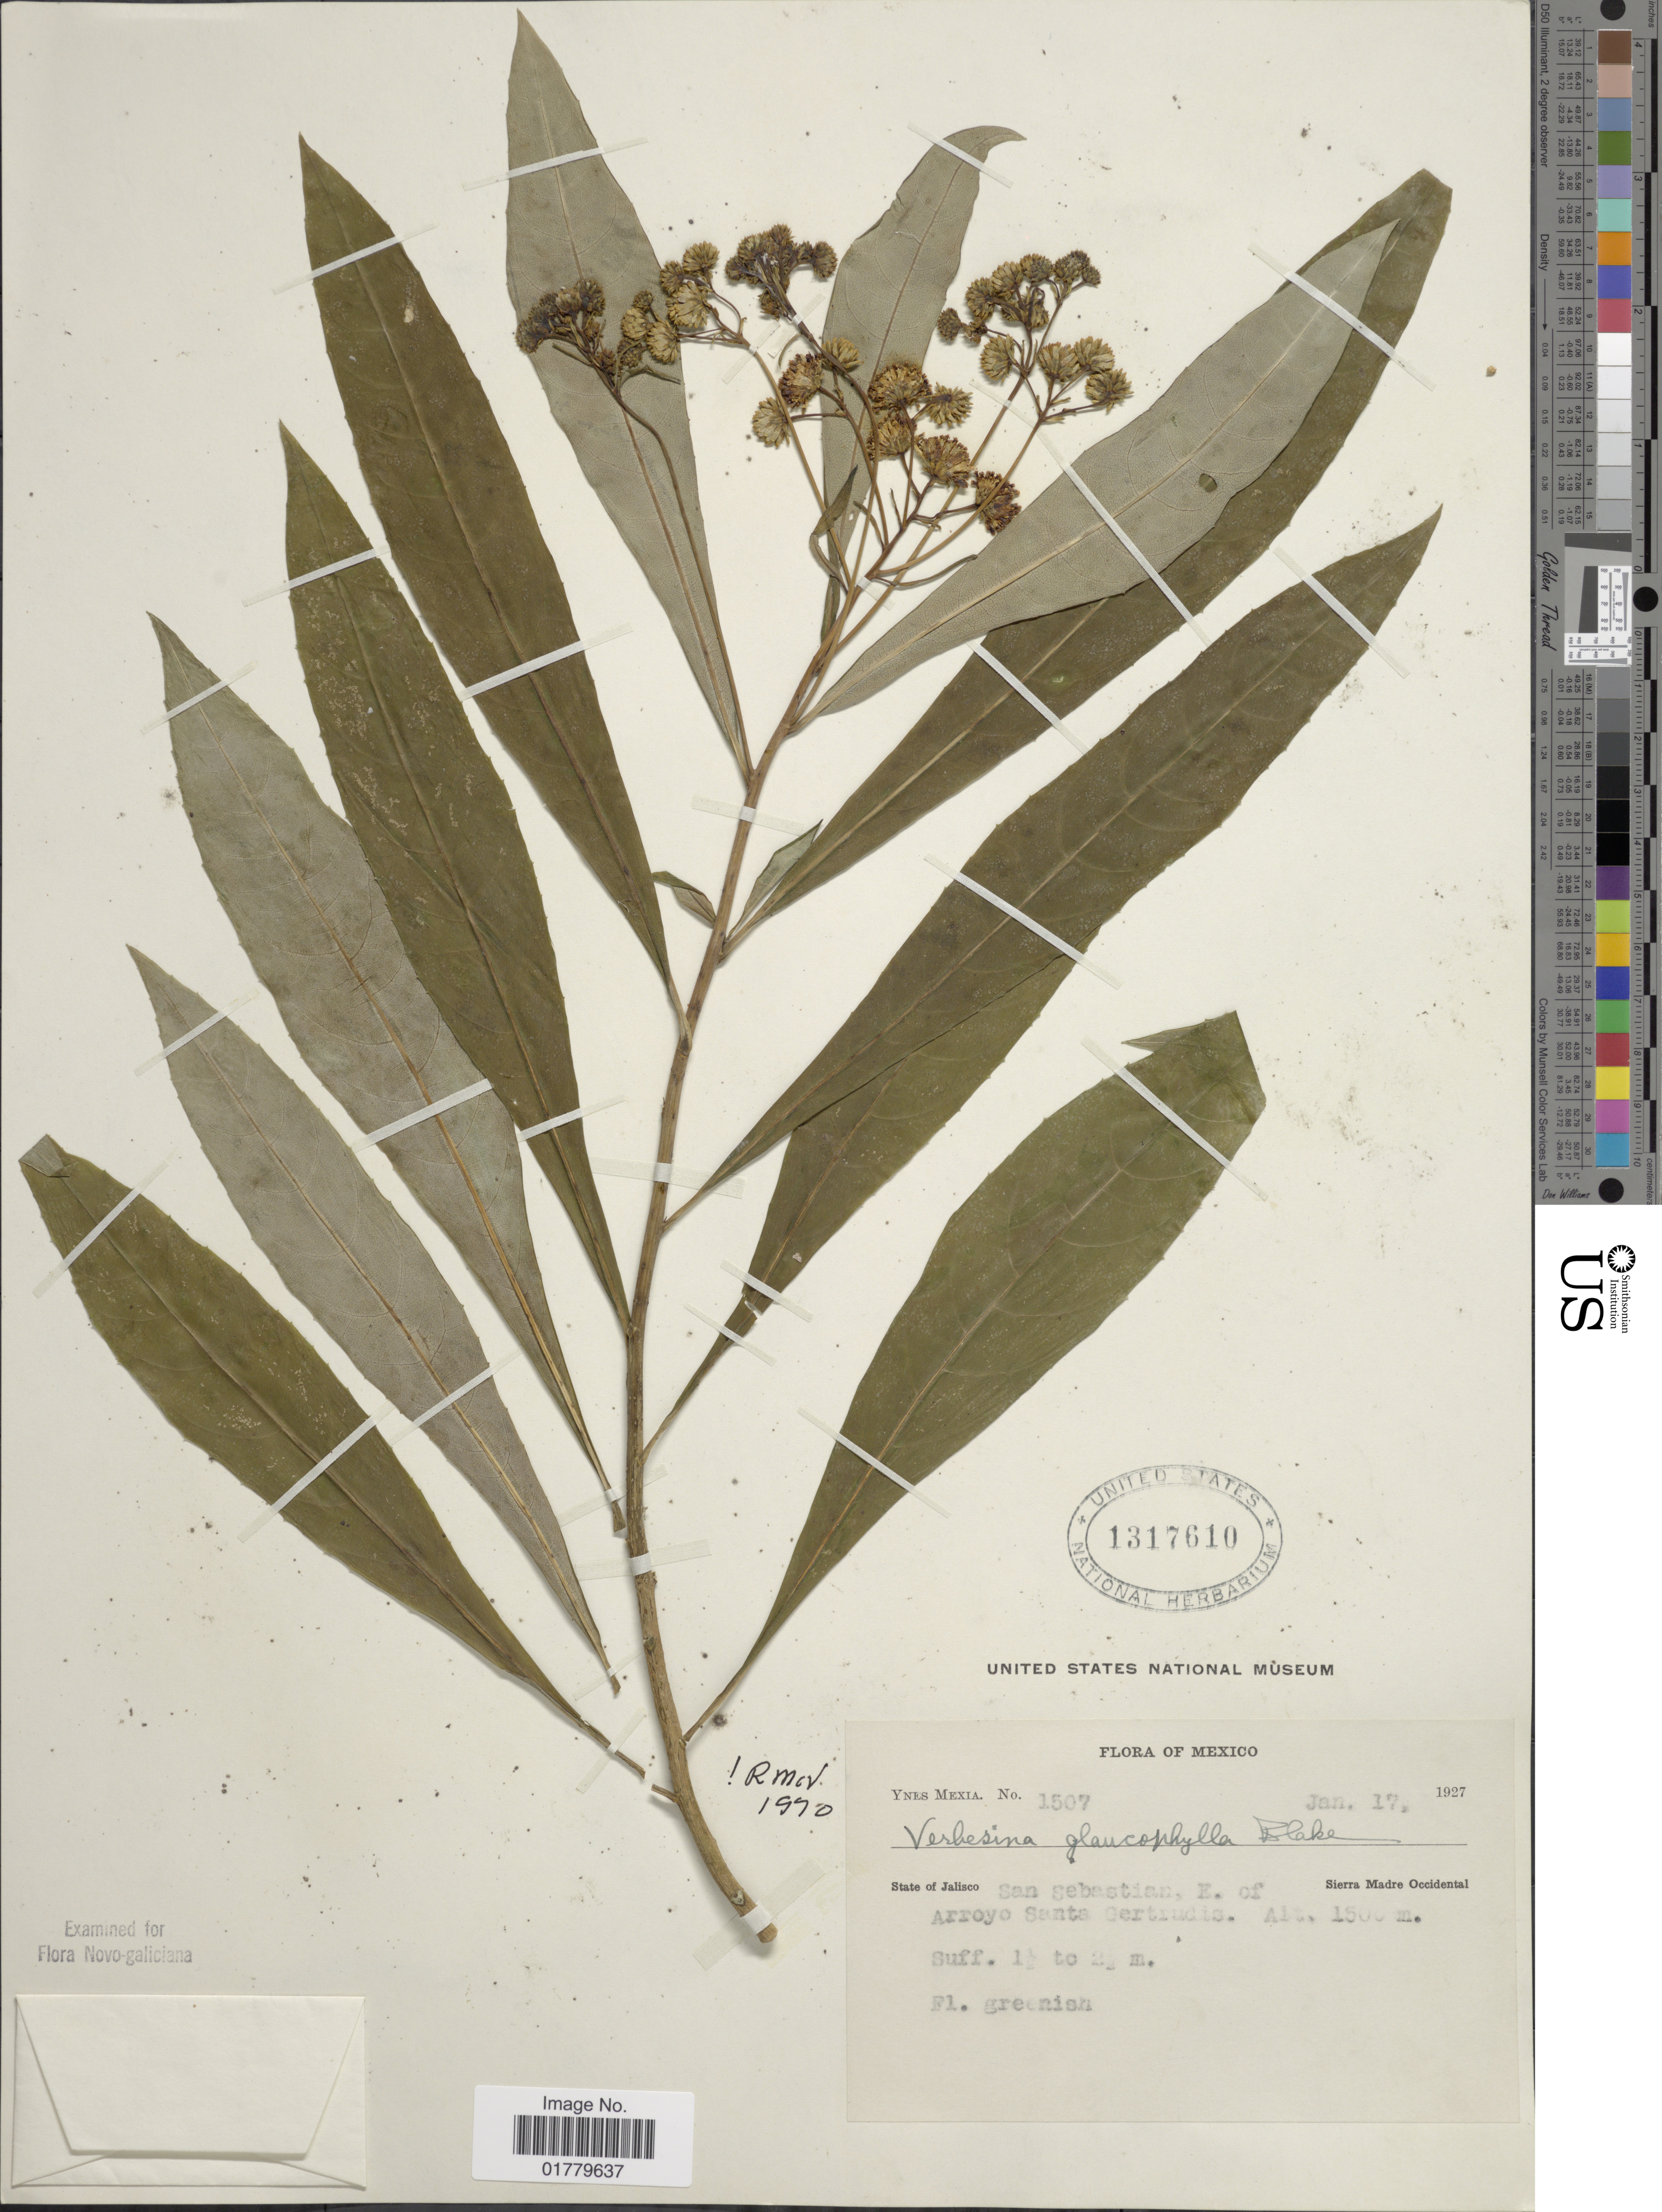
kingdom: Plantae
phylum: Tracheophyta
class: Magnoliopsida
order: Asterales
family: Asteraceae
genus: Verbesina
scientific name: Verbesina glaucophylla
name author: S.F. Blake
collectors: Y. Mexia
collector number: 1507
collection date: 1927-01-17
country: Mexico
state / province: Jalisco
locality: State of Jalisco. San Sebastian, E. of Arroyo Santa Gertrudis. Sierra Madre Occidental.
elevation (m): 1500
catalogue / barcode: US 1317610